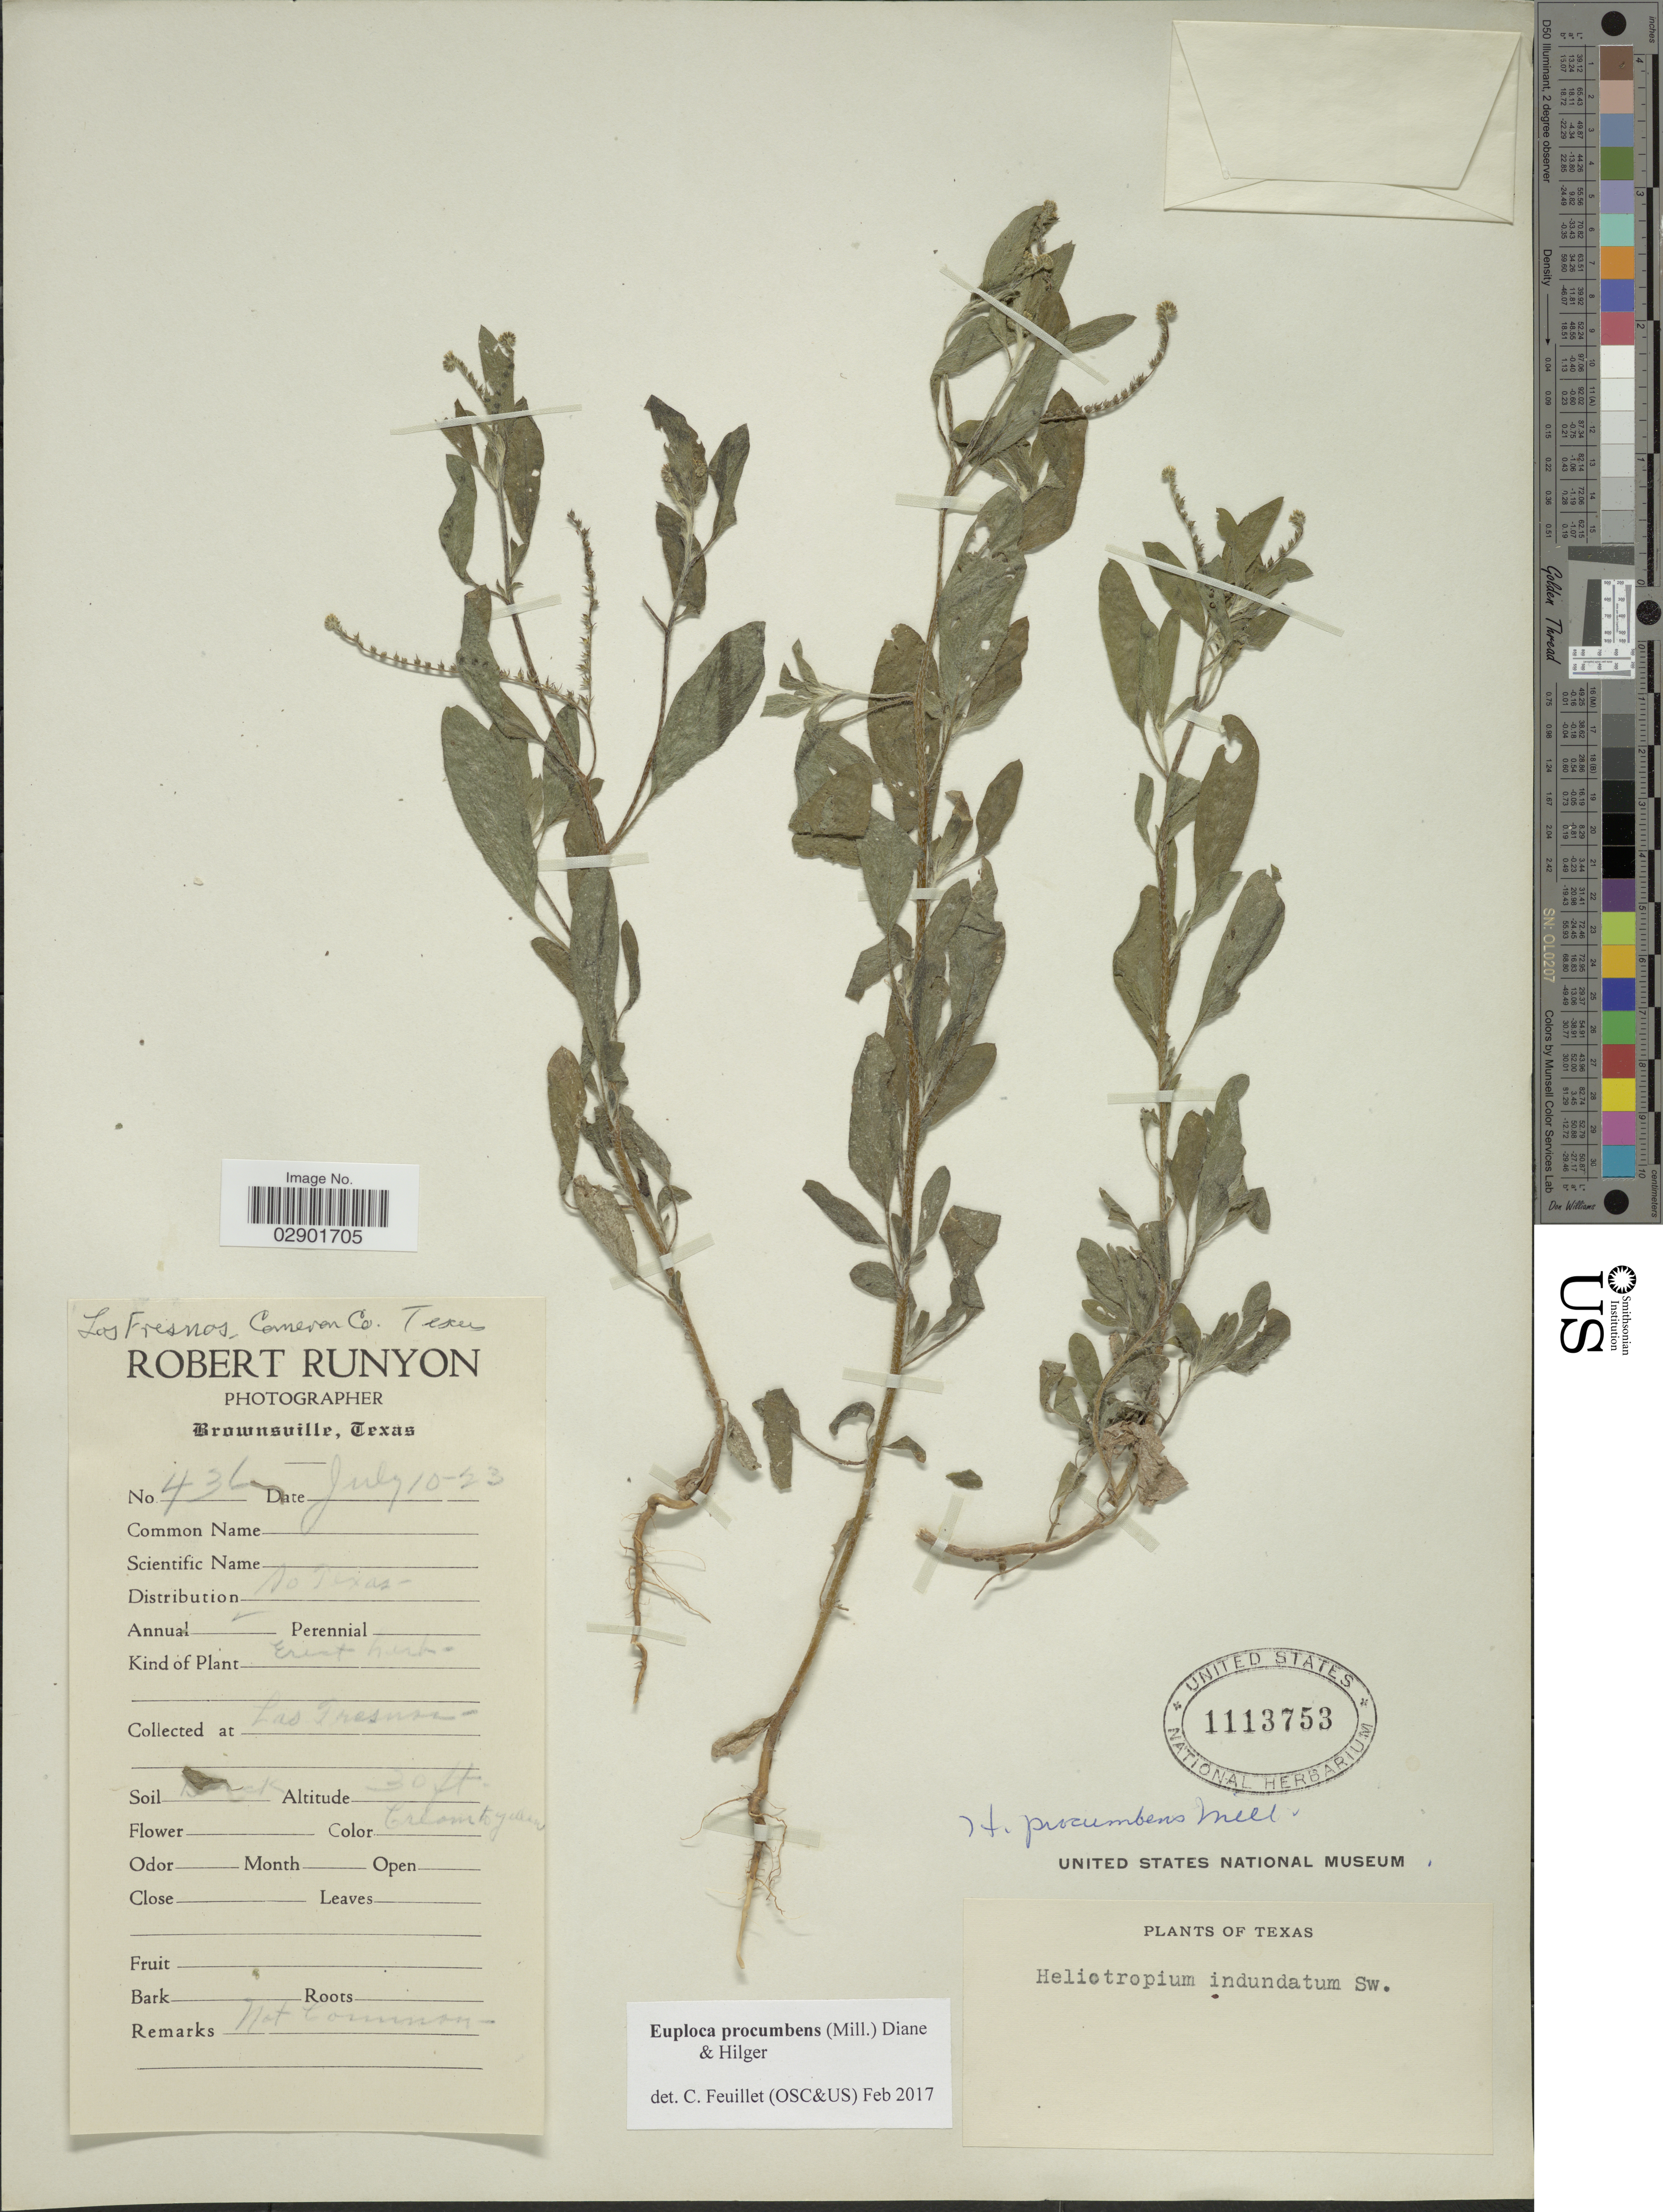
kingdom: Plantae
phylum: Tracheophyta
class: Magnoliopsida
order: Boraginales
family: Heliotropiaceae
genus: Euploca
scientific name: Euploca procumbens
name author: (Mill.) Diane & Hilger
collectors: R. Runyon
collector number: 436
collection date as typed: Transcribed d/m/y: 10/7/93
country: United States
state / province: Texas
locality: Las Fresnos, Cameron Co.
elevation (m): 9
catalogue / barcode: US 1113753